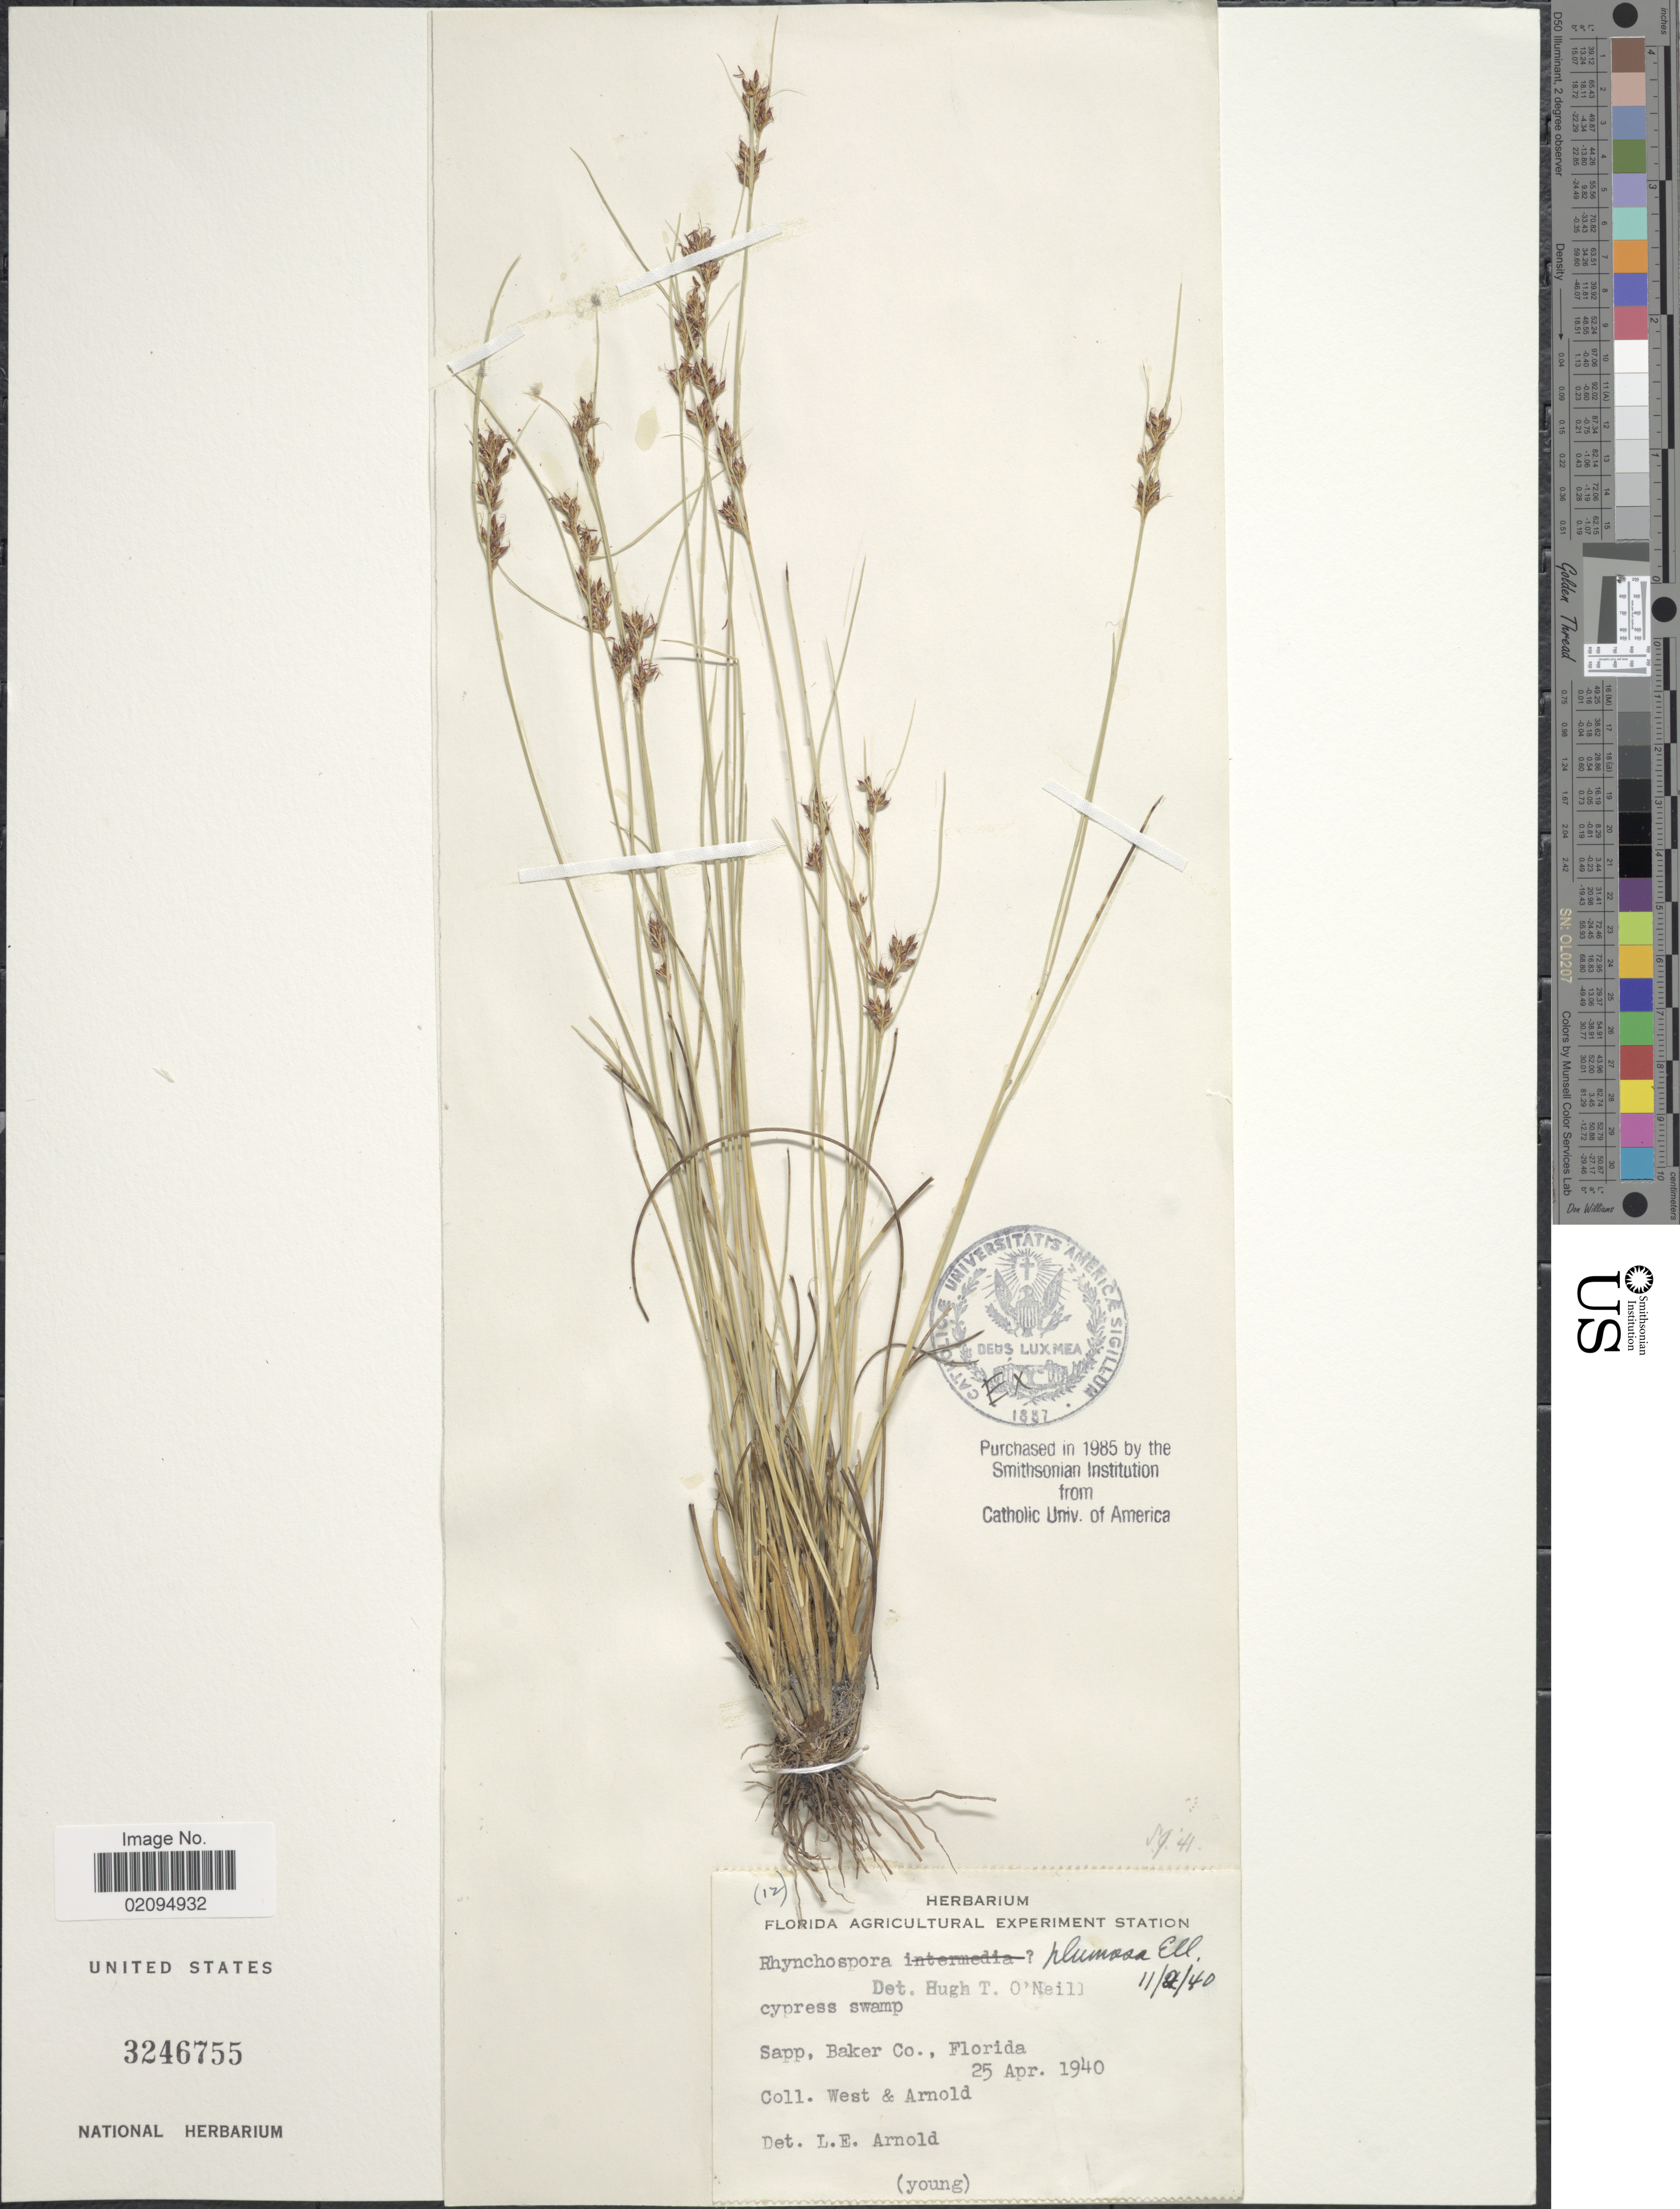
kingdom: Plantae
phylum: Tracheophyta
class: Liliopsida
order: Poales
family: Cyperaceae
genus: Rhynchospora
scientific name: Rhynchospora plumosa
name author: Elliott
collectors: -. West & -. Arnold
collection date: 1940-04-25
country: United States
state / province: Florida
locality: Sapp, Baker Co.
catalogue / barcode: US 3246755